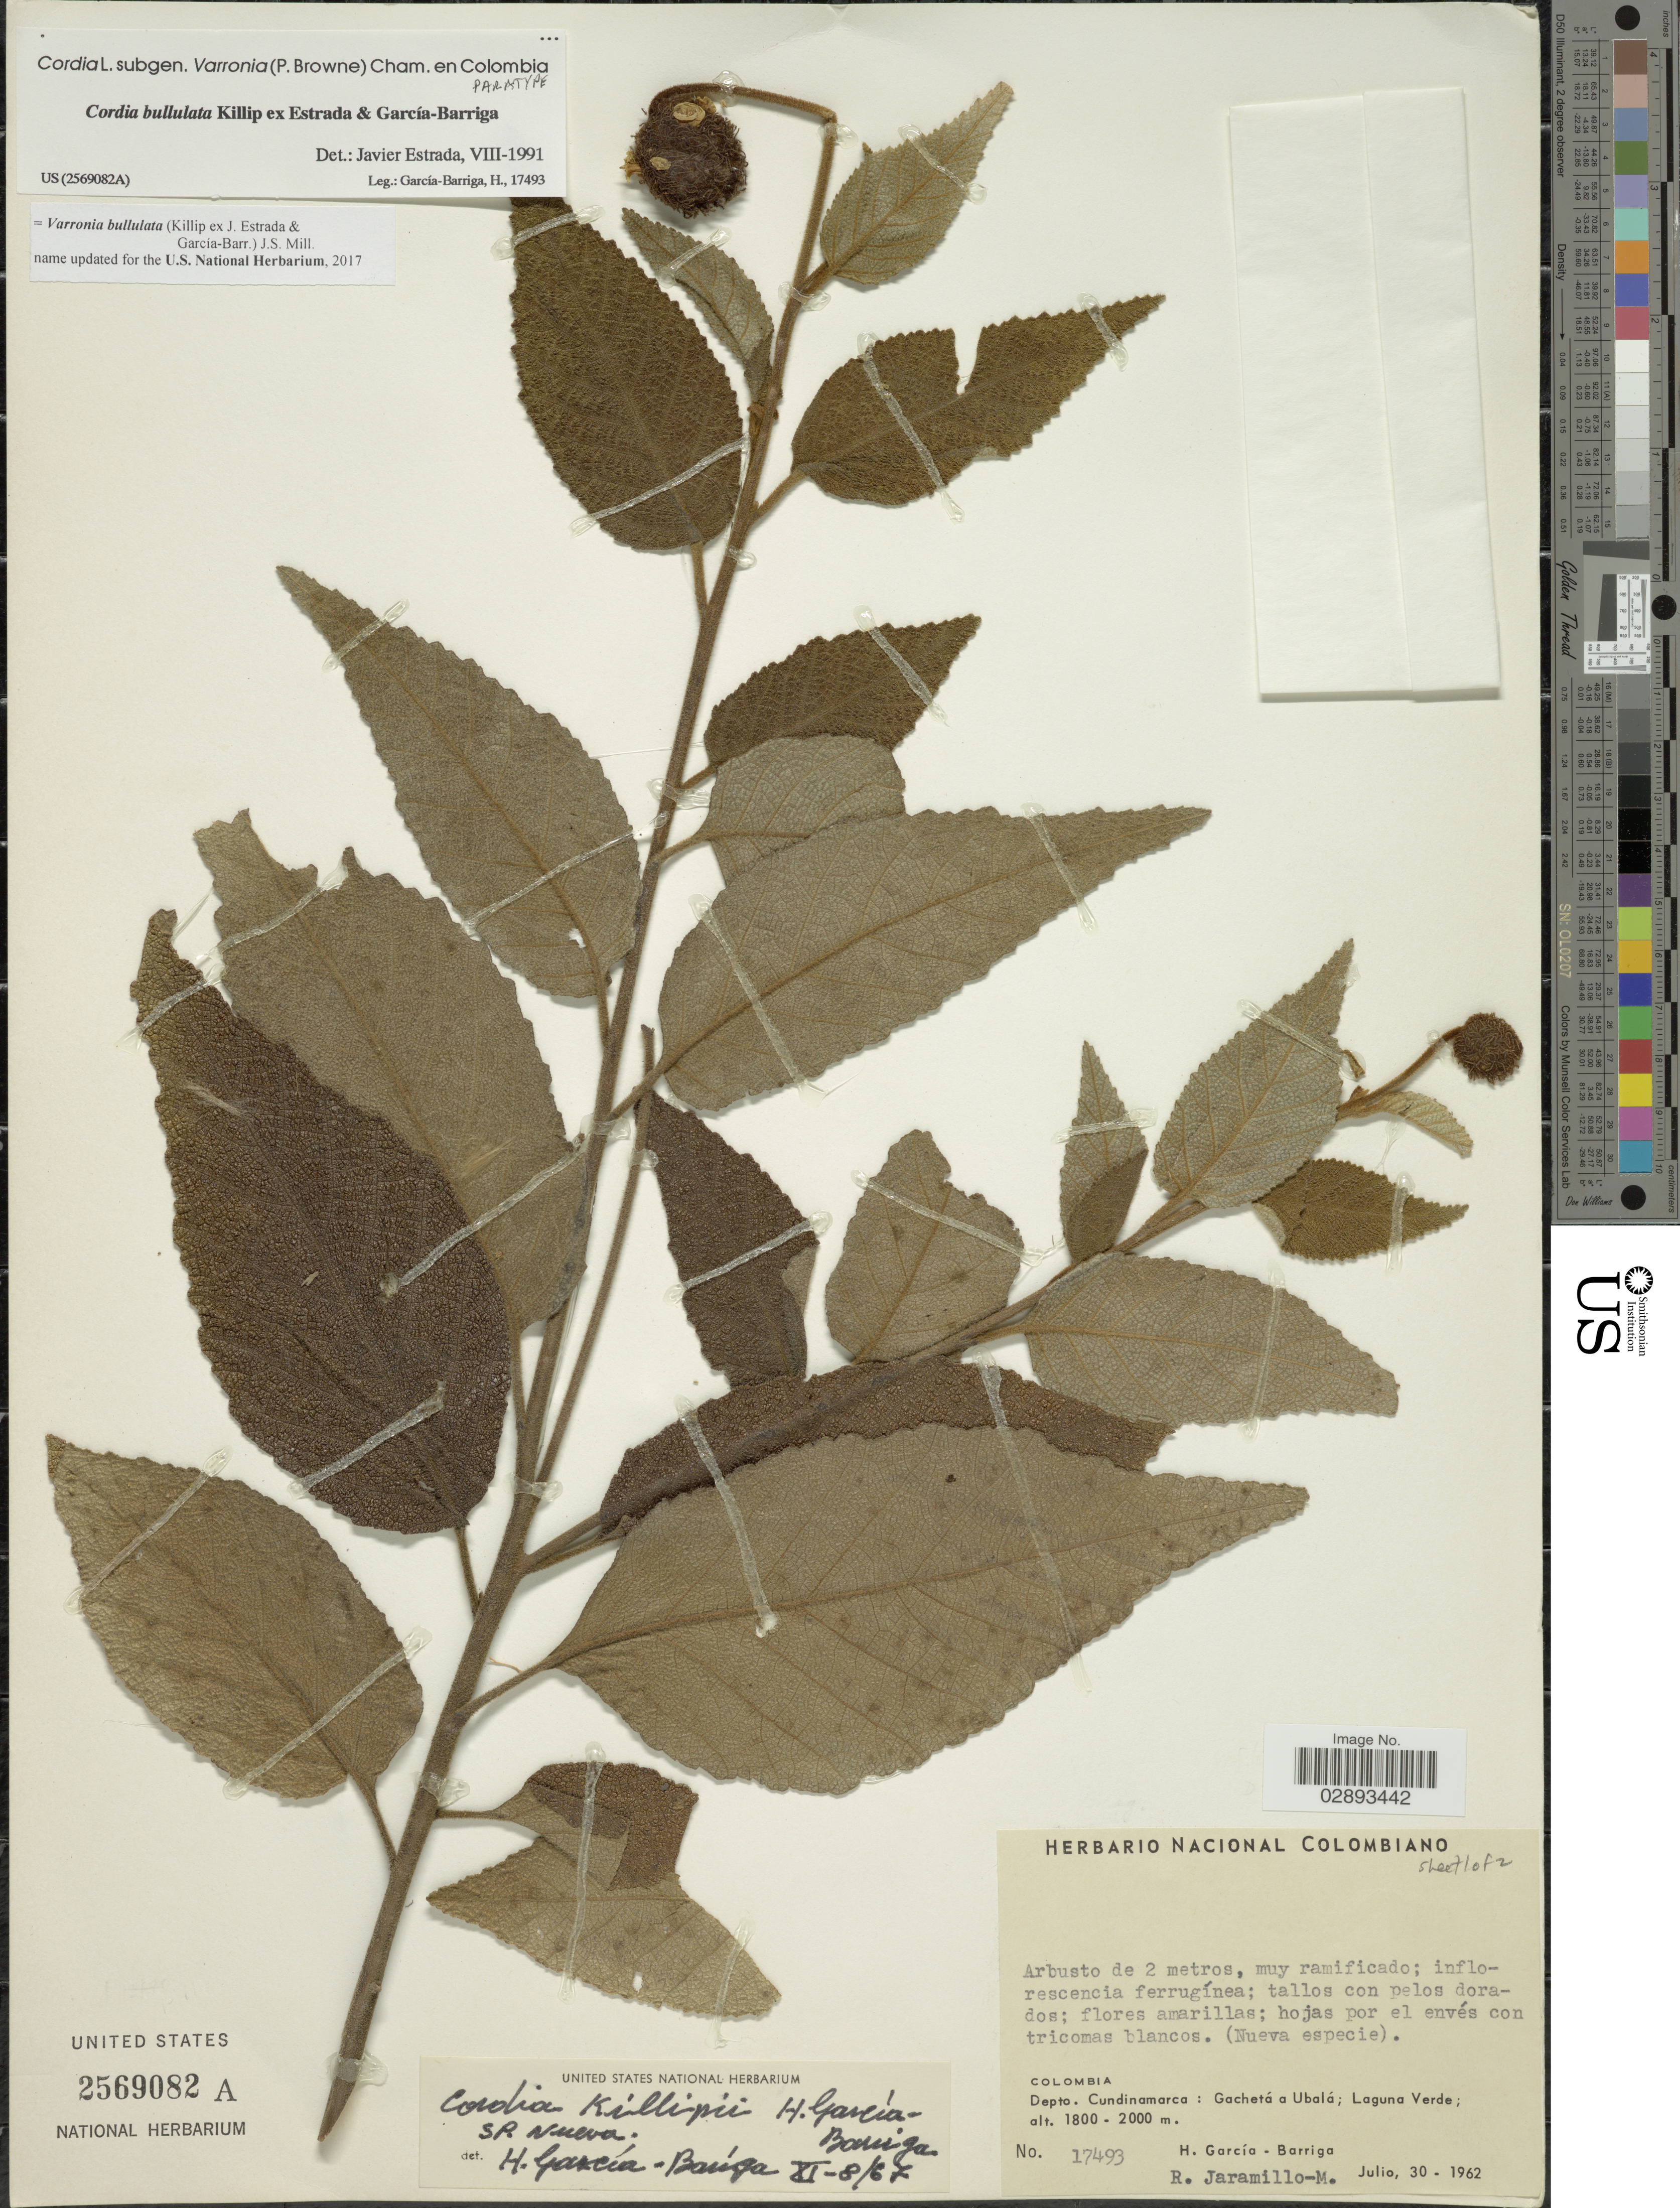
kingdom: Plantae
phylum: Tracheophyta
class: Magnoliopsida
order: Boraginales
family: Cordiaceae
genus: Varronia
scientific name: Varronia bullulata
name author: (Killip ex J. Estrada & García-Barr.) J.S. Mill.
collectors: H. García Barriga & R. Jaramillo M.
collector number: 17493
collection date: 1962-07-30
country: Colombia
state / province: Cundinamarca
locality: Depto. Cundinamarca: Gachetá a Ubalá; Laguna Verde.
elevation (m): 1800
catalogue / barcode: US 2569082A